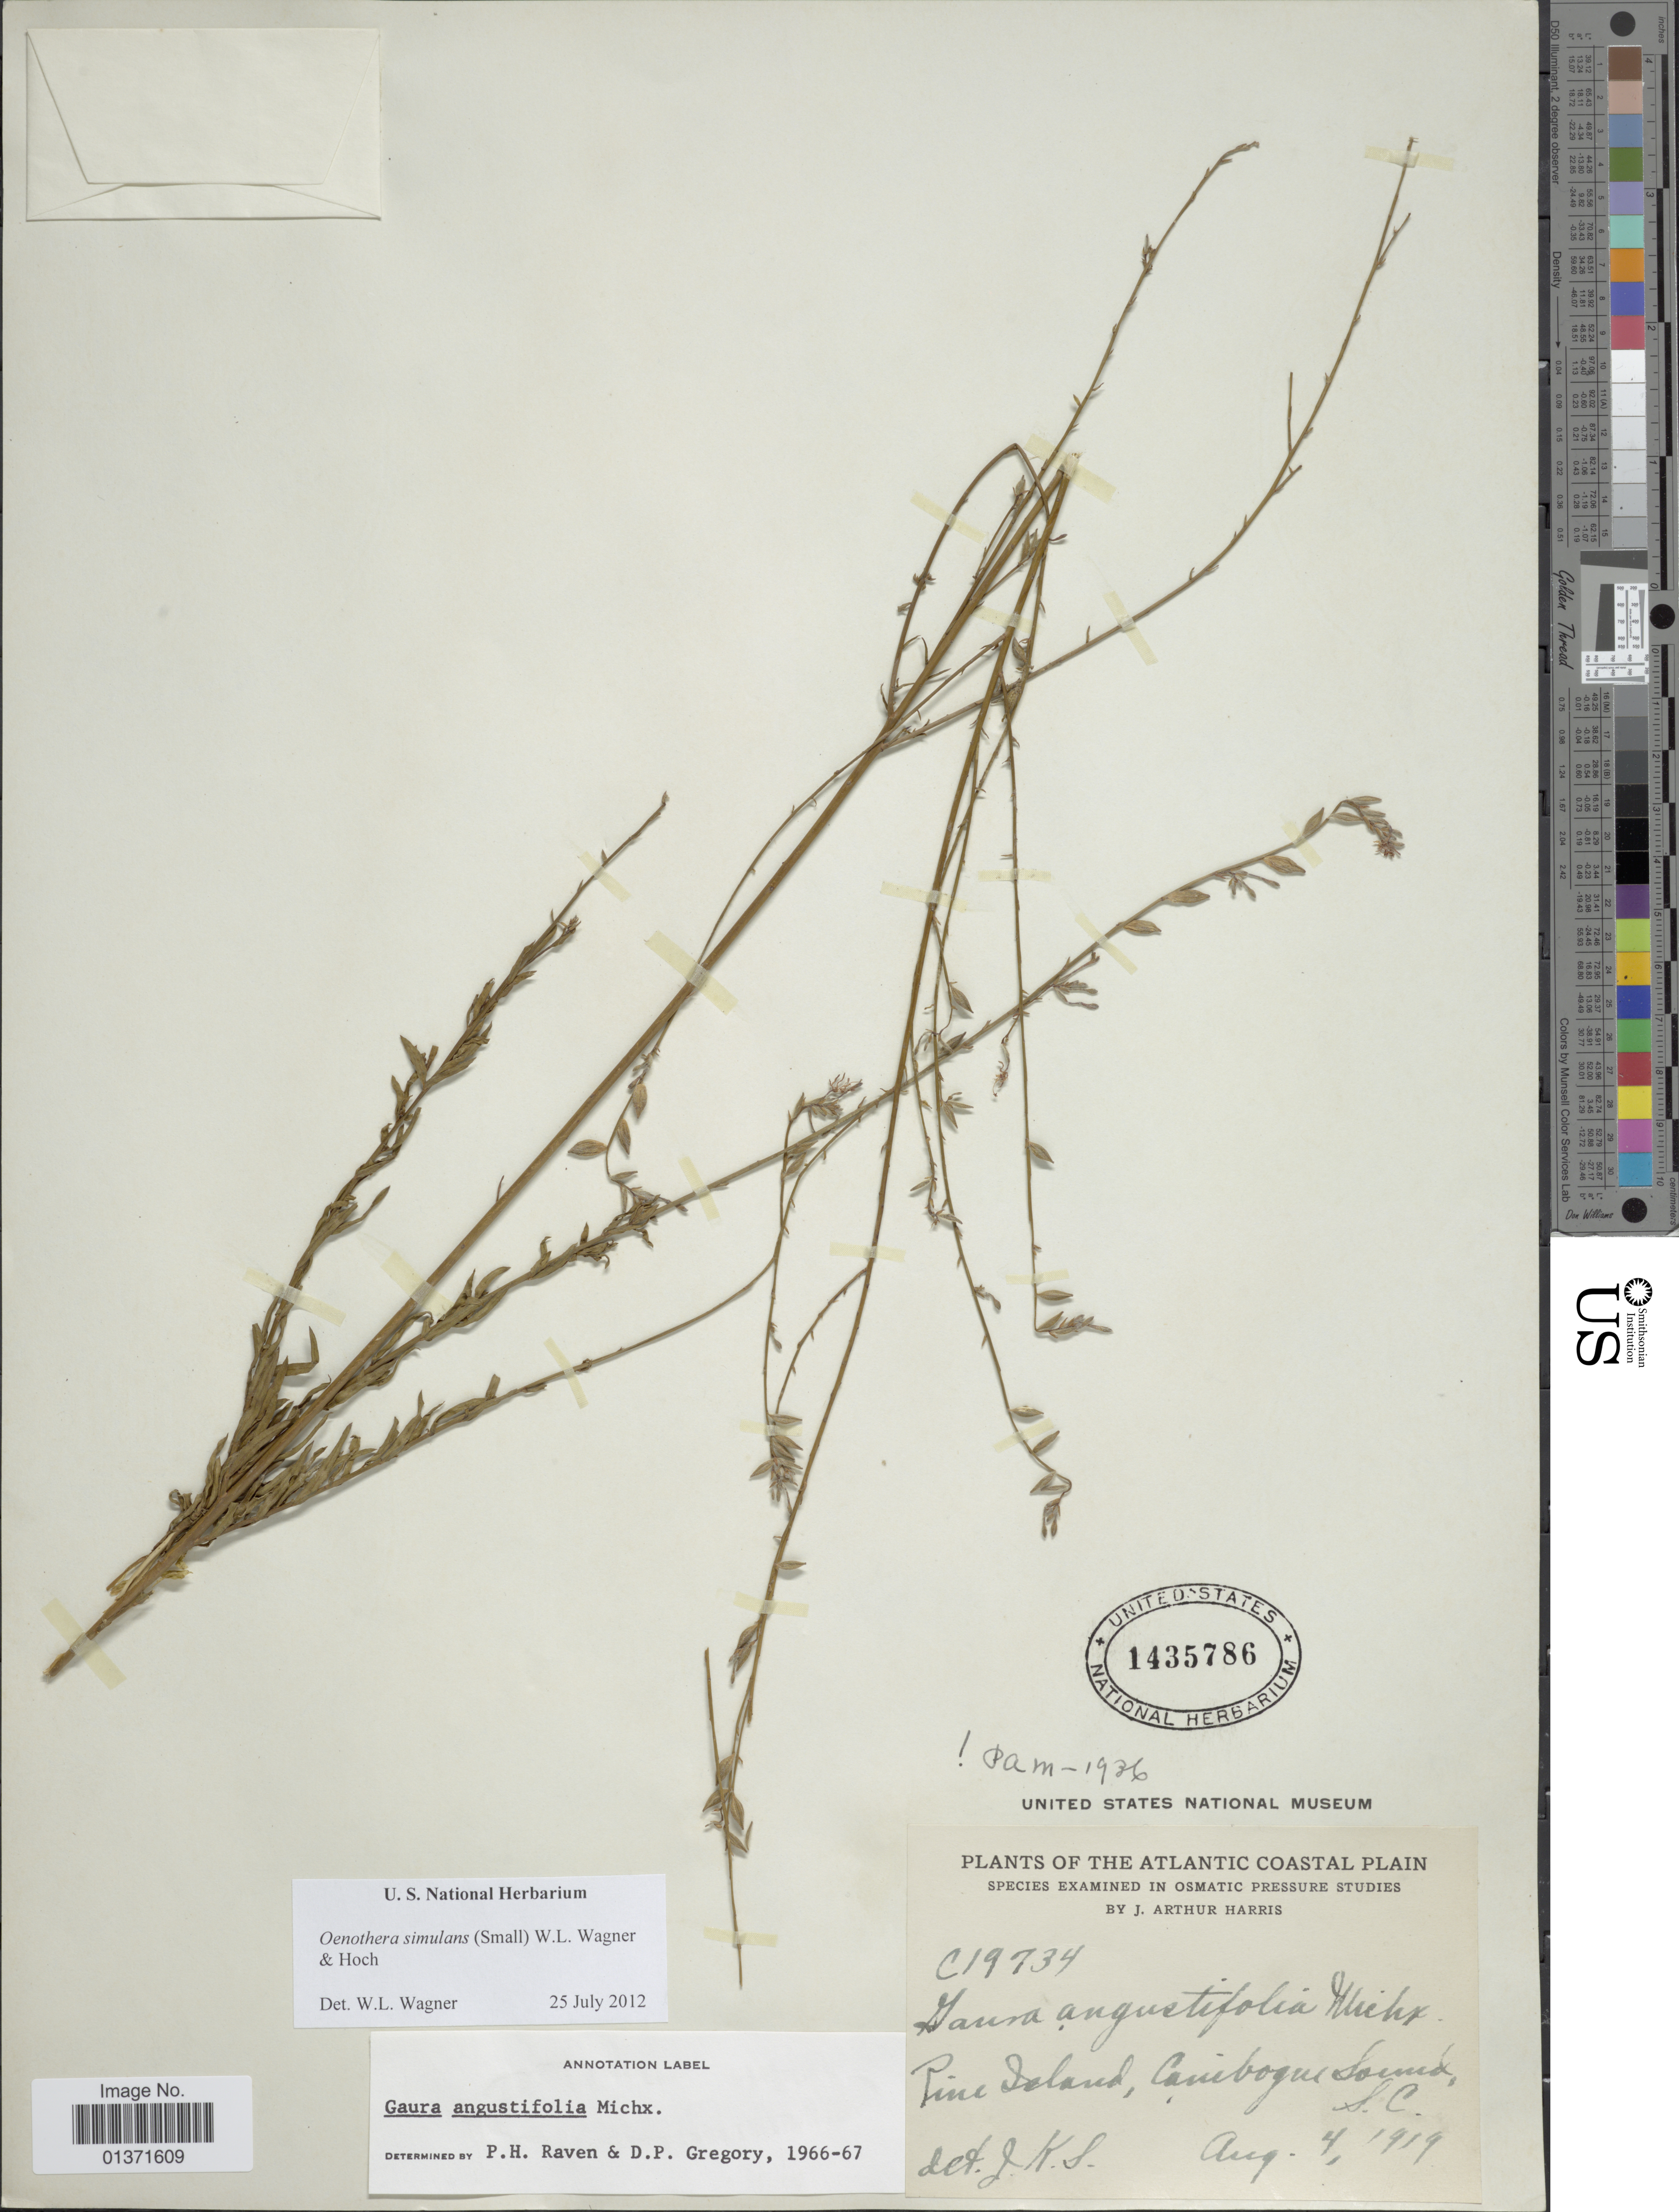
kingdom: Plantae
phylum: Tracheophyta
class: Magnoliopsida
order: Myrtales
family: Onagraceae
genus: Oenothera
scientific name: Oenothera simulans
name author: Michx.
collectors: J. A. Harris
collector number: C19734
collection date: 1919-08-04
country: United States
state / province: South Carolina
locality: Atlantic coastal plain, Pine Island, Canibogue Sound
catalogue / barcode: US 1435786